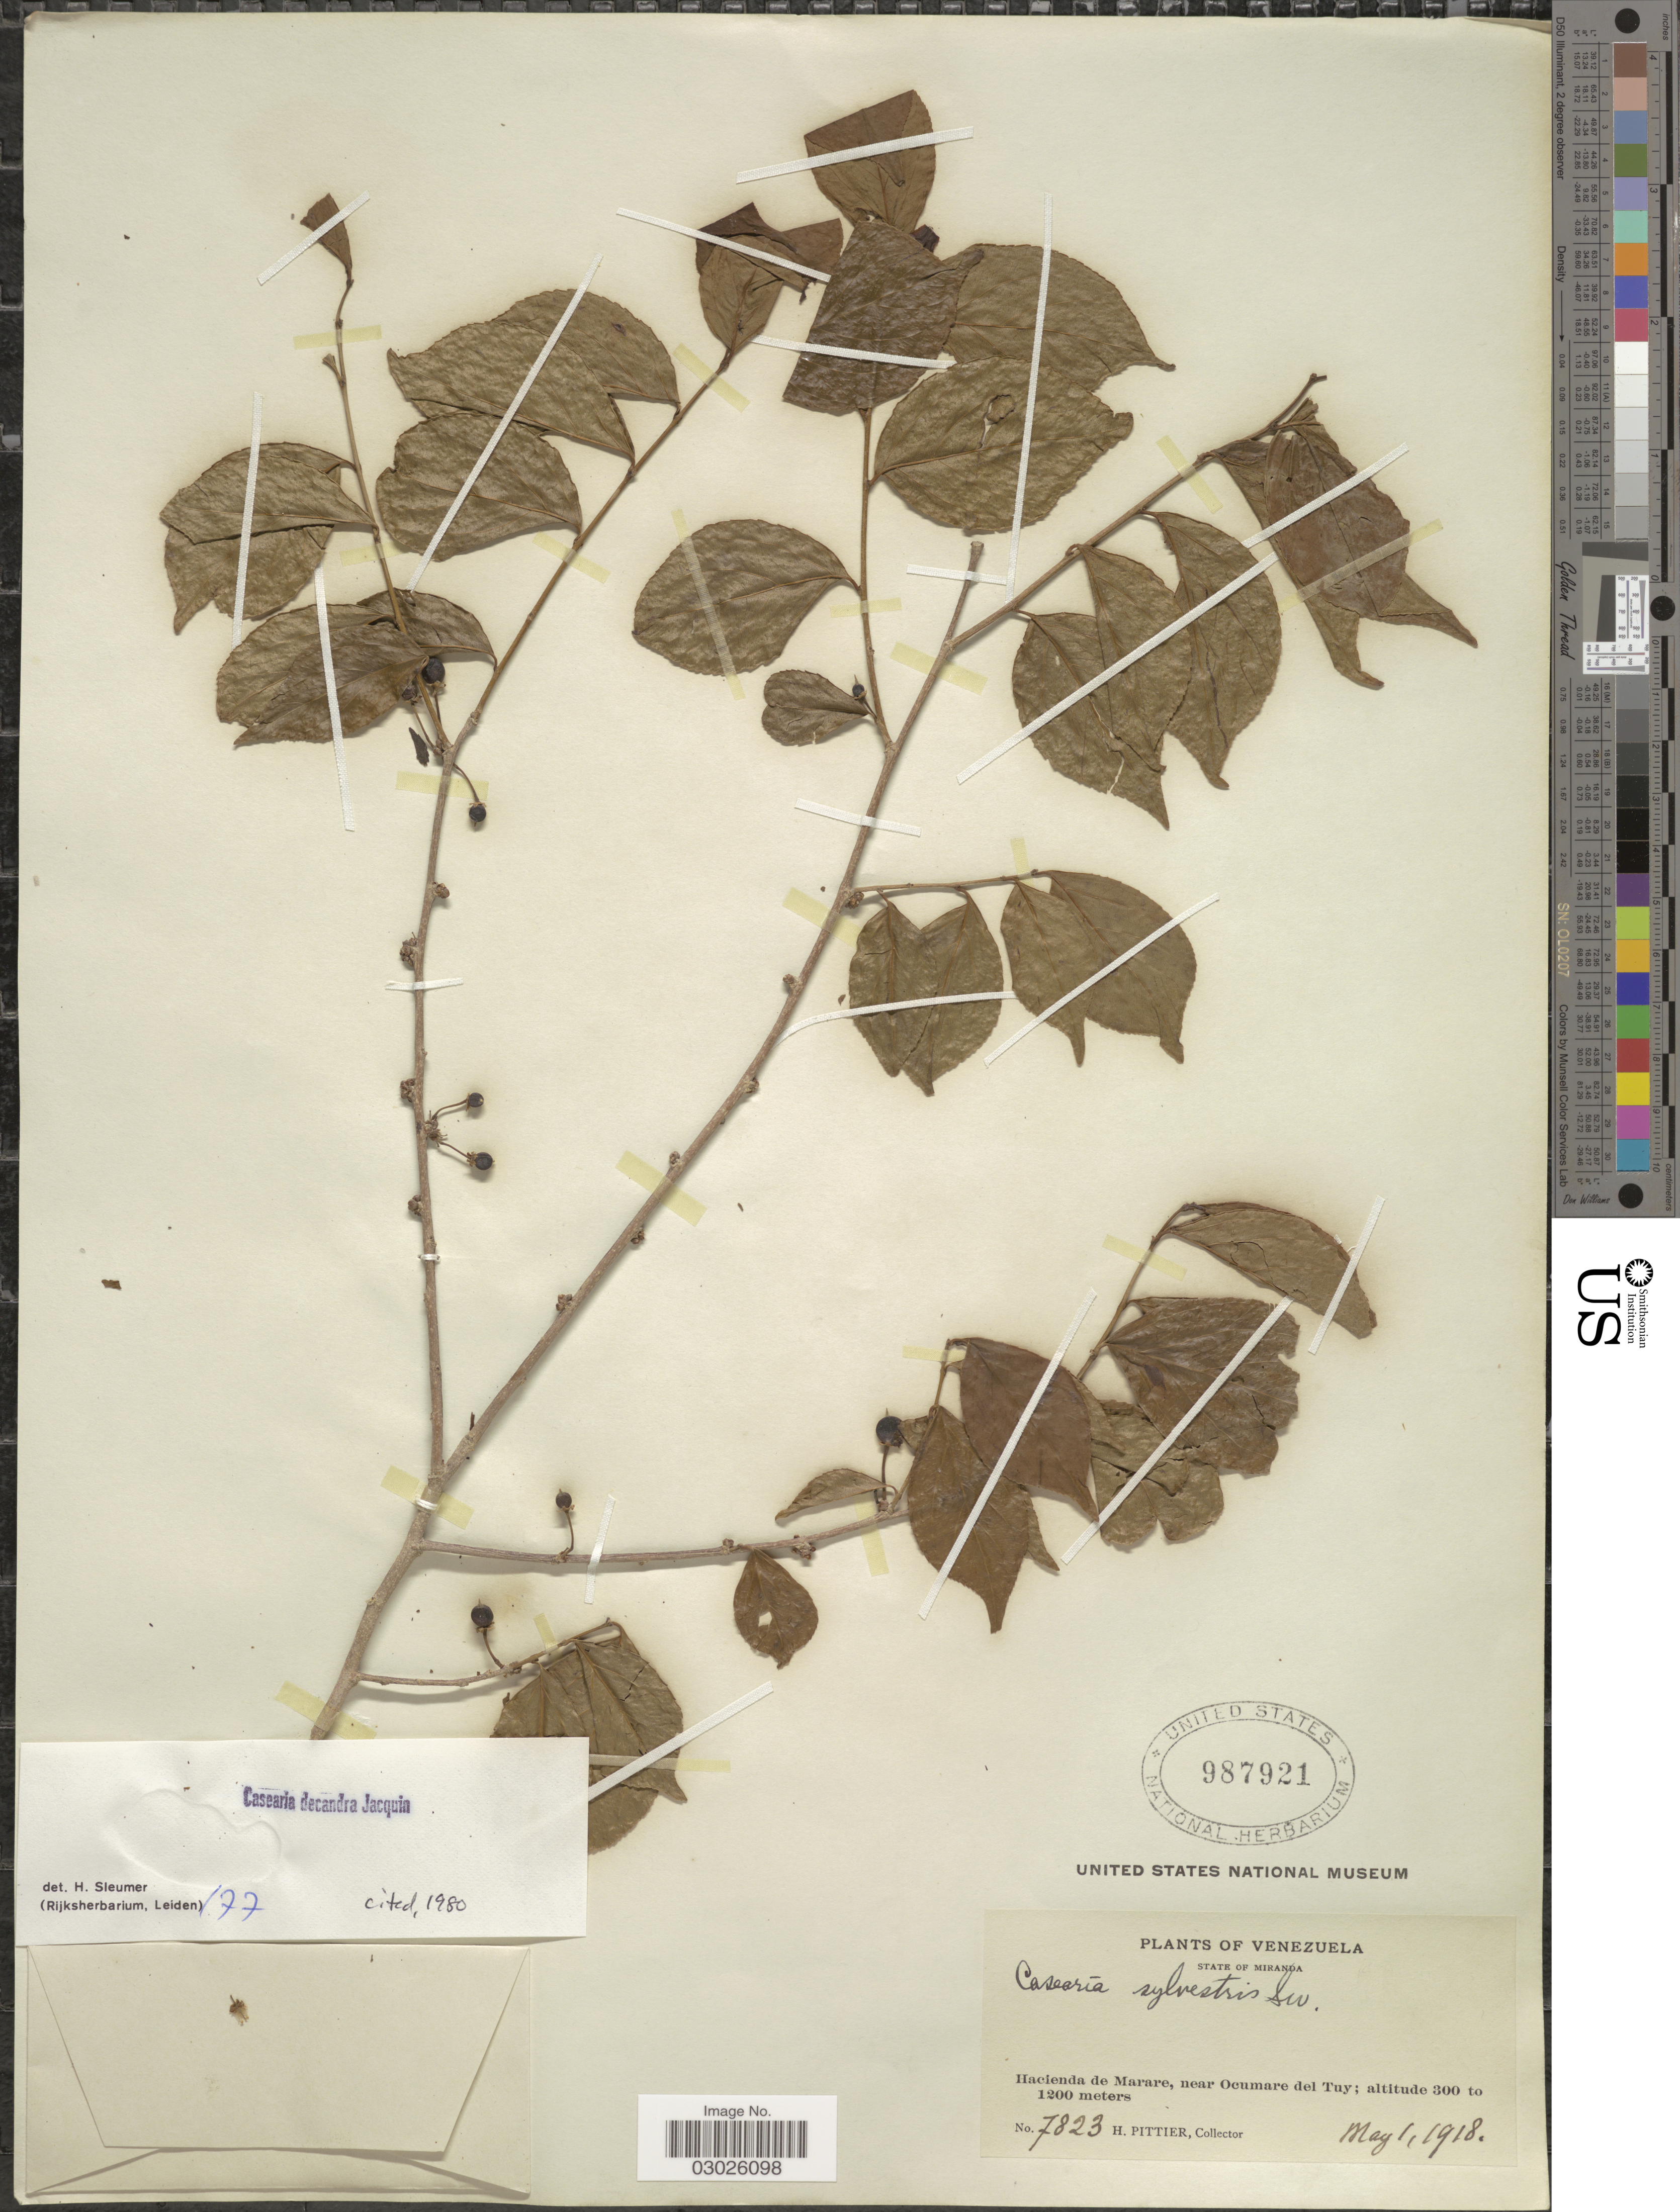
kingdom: Plantae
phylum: Tracheophyta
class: Magnoliopsida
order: Malpighiales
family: Salicaceae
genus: Casearia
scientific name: Casearia decandra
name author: Jacq.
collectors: H. F. Pittier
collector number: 7823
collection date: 1918-05-01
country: Venezuela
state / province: Miranda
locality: Hacienda de Marare, near Ocumare del Tuy.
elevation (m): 300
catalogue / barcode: US 987921